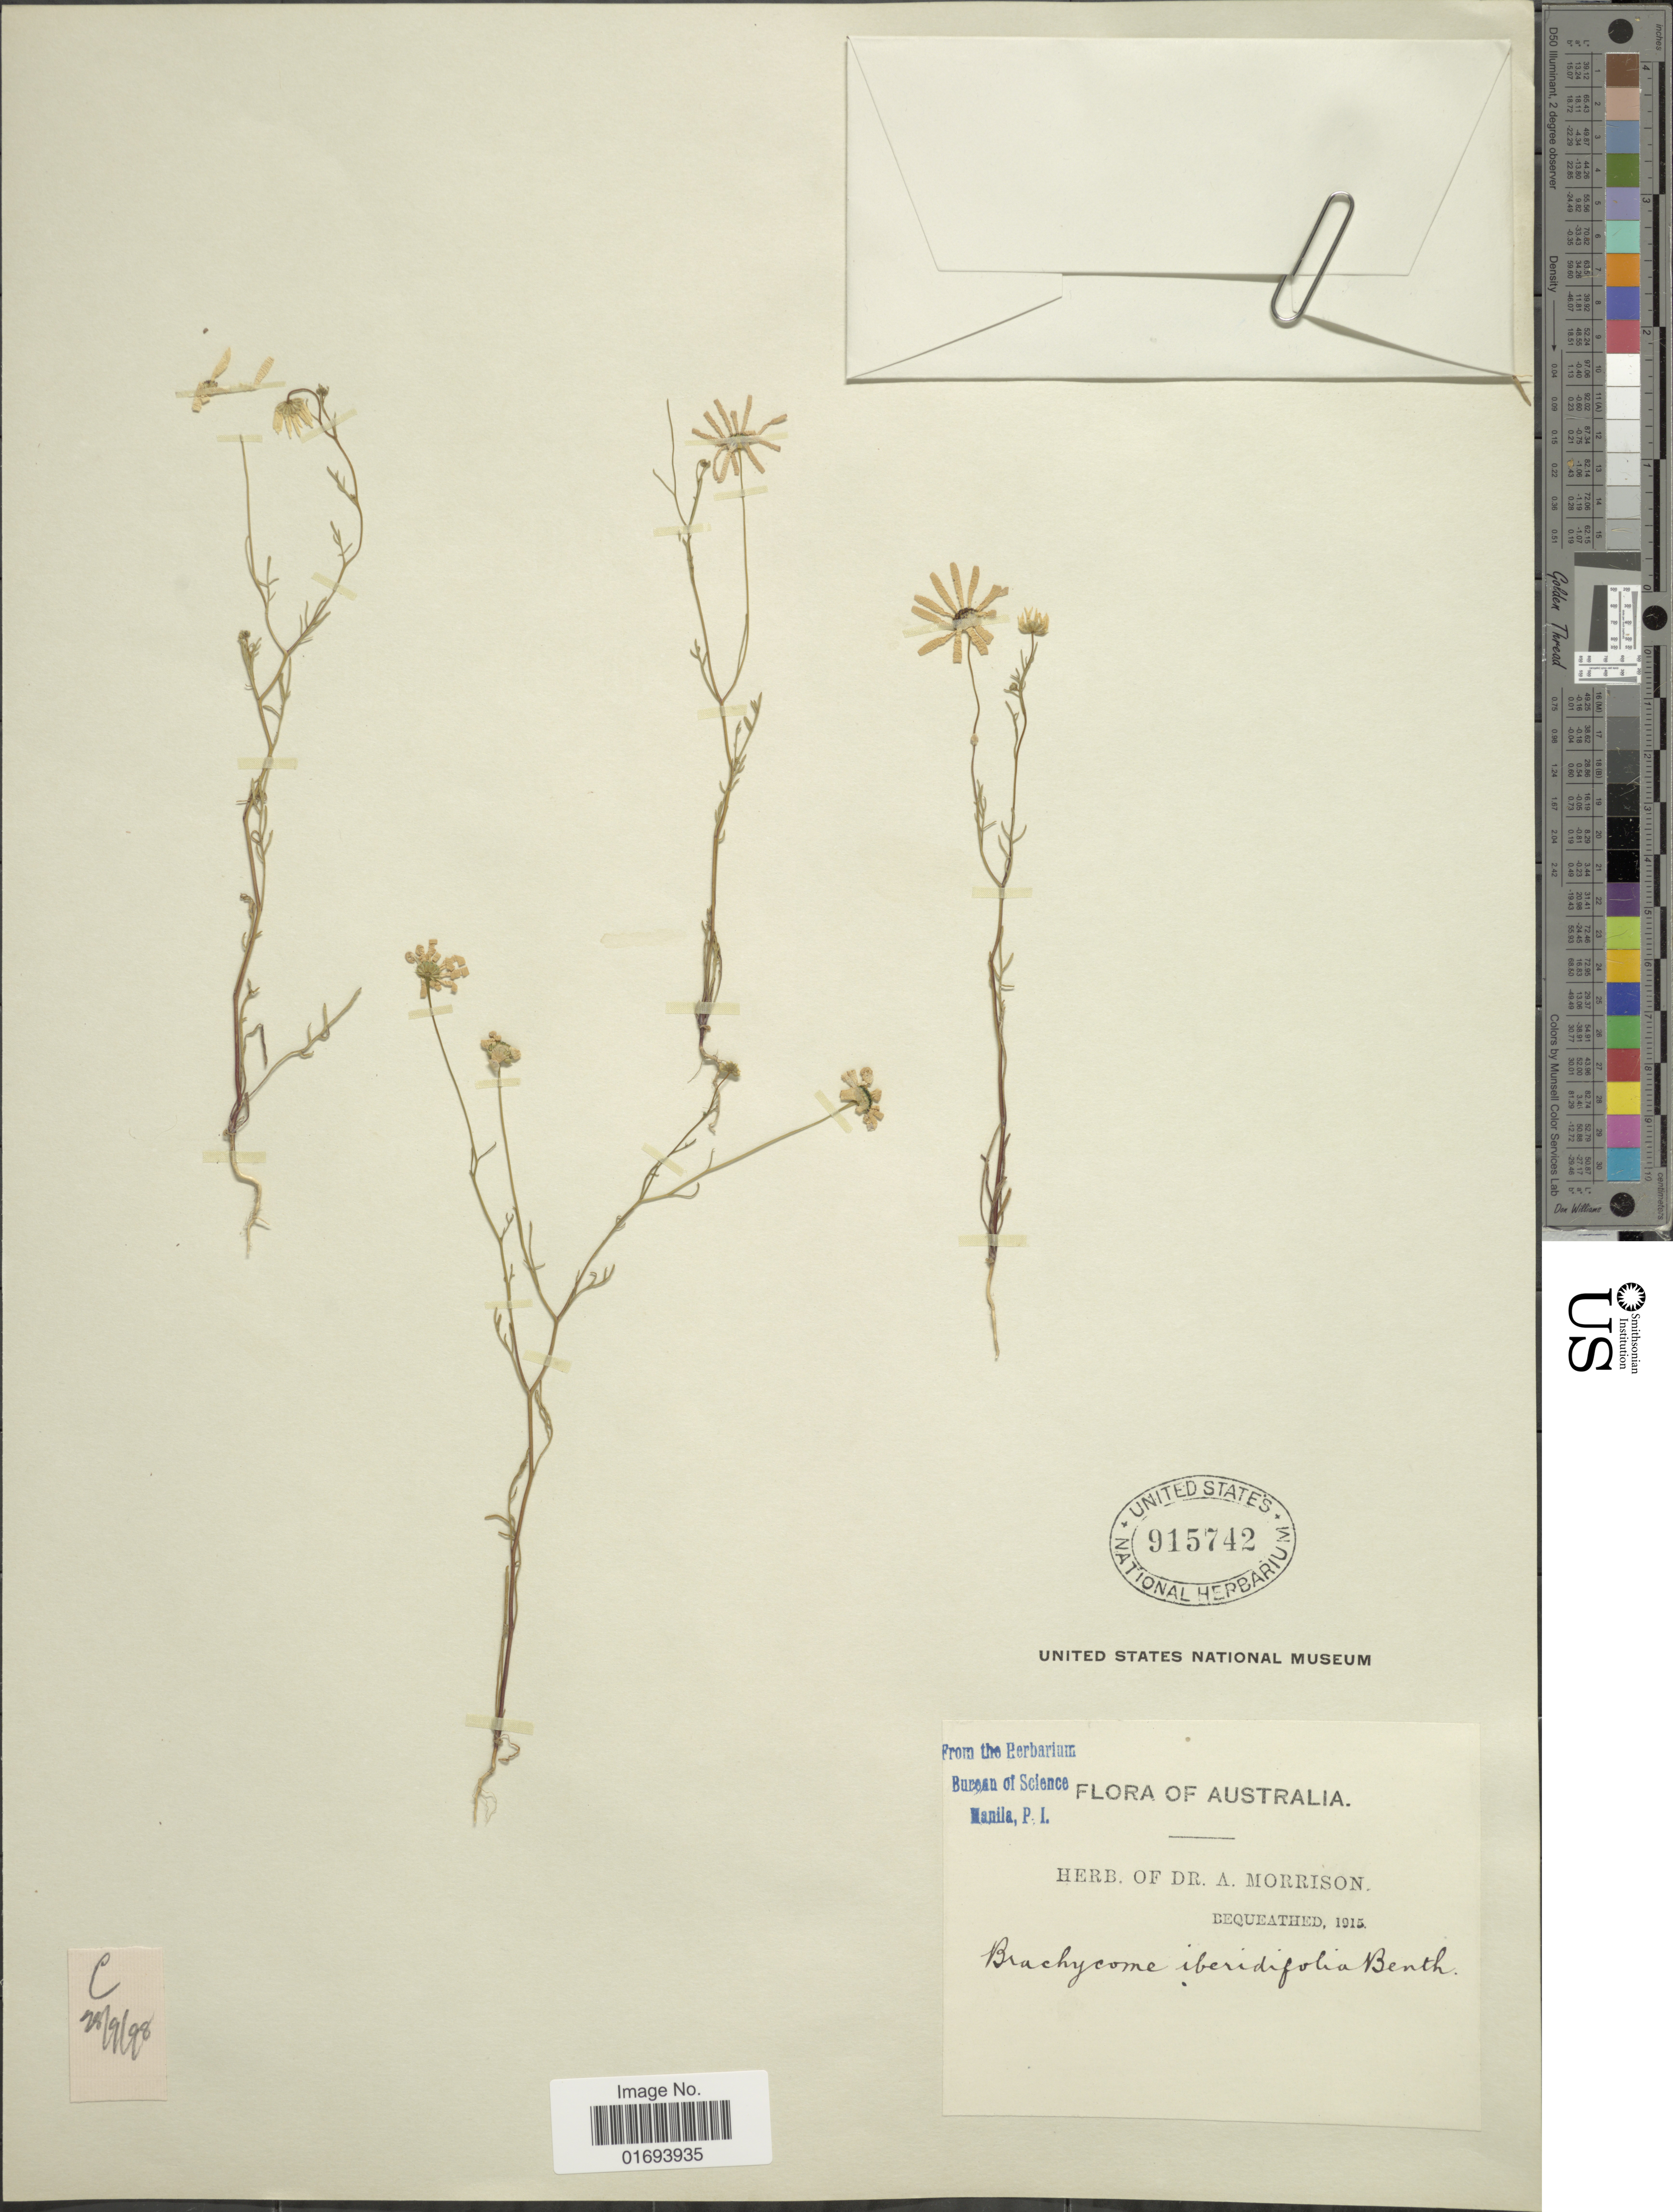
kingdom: Plantae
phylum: Tracheophyta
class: Magnoliopsida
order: Asterales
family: Asteraceae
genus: Brachyscome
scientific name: Brachyscome iberidifolia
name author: Benth.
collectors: ex herb. Dr. A. Morrison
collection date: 1915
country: Australia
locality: Australia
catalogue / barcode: US 915742